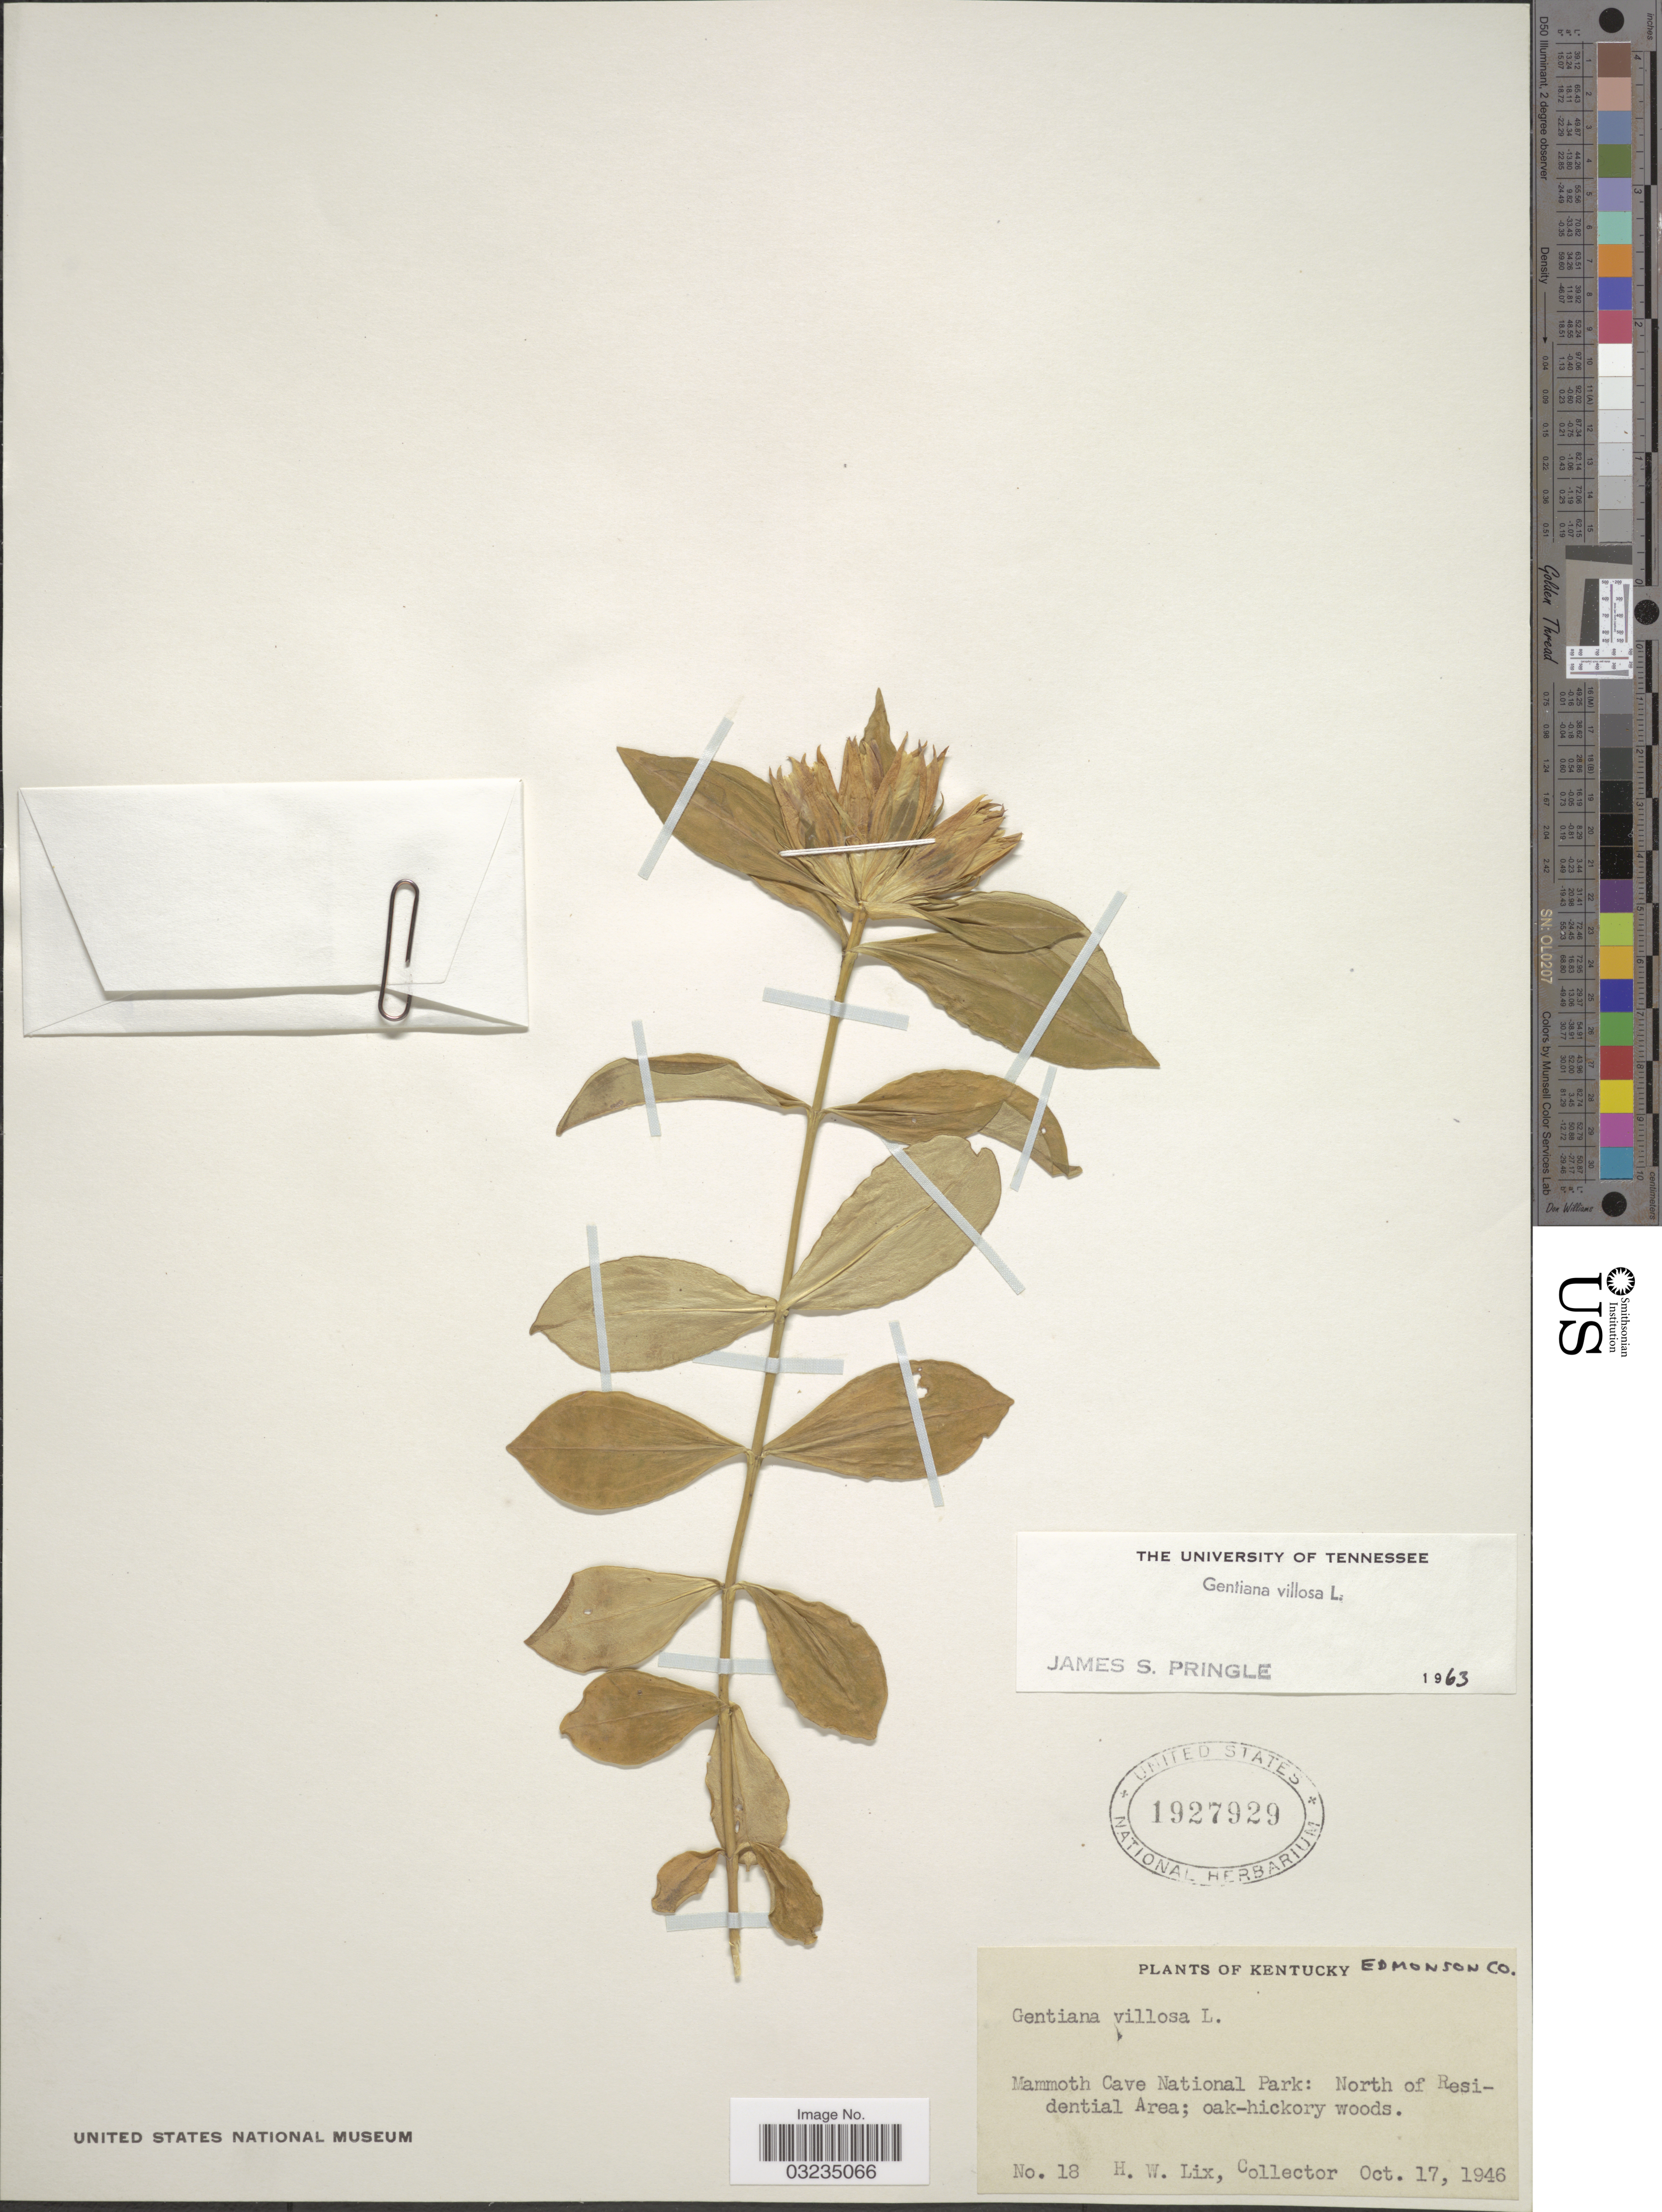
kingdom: Plantae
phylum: Tracheophyta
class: Magnoliopsida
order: Gentianales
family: Gentianaceae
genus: Gentiana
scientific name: Gentiana villosa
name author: L.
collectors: H. W. Lix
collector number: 18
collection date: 1946-10-17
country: United States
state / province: Kentucky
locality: Mammoth Cave National Park: North of Residential Area. Edmonson Co.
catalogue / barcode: US 1927929